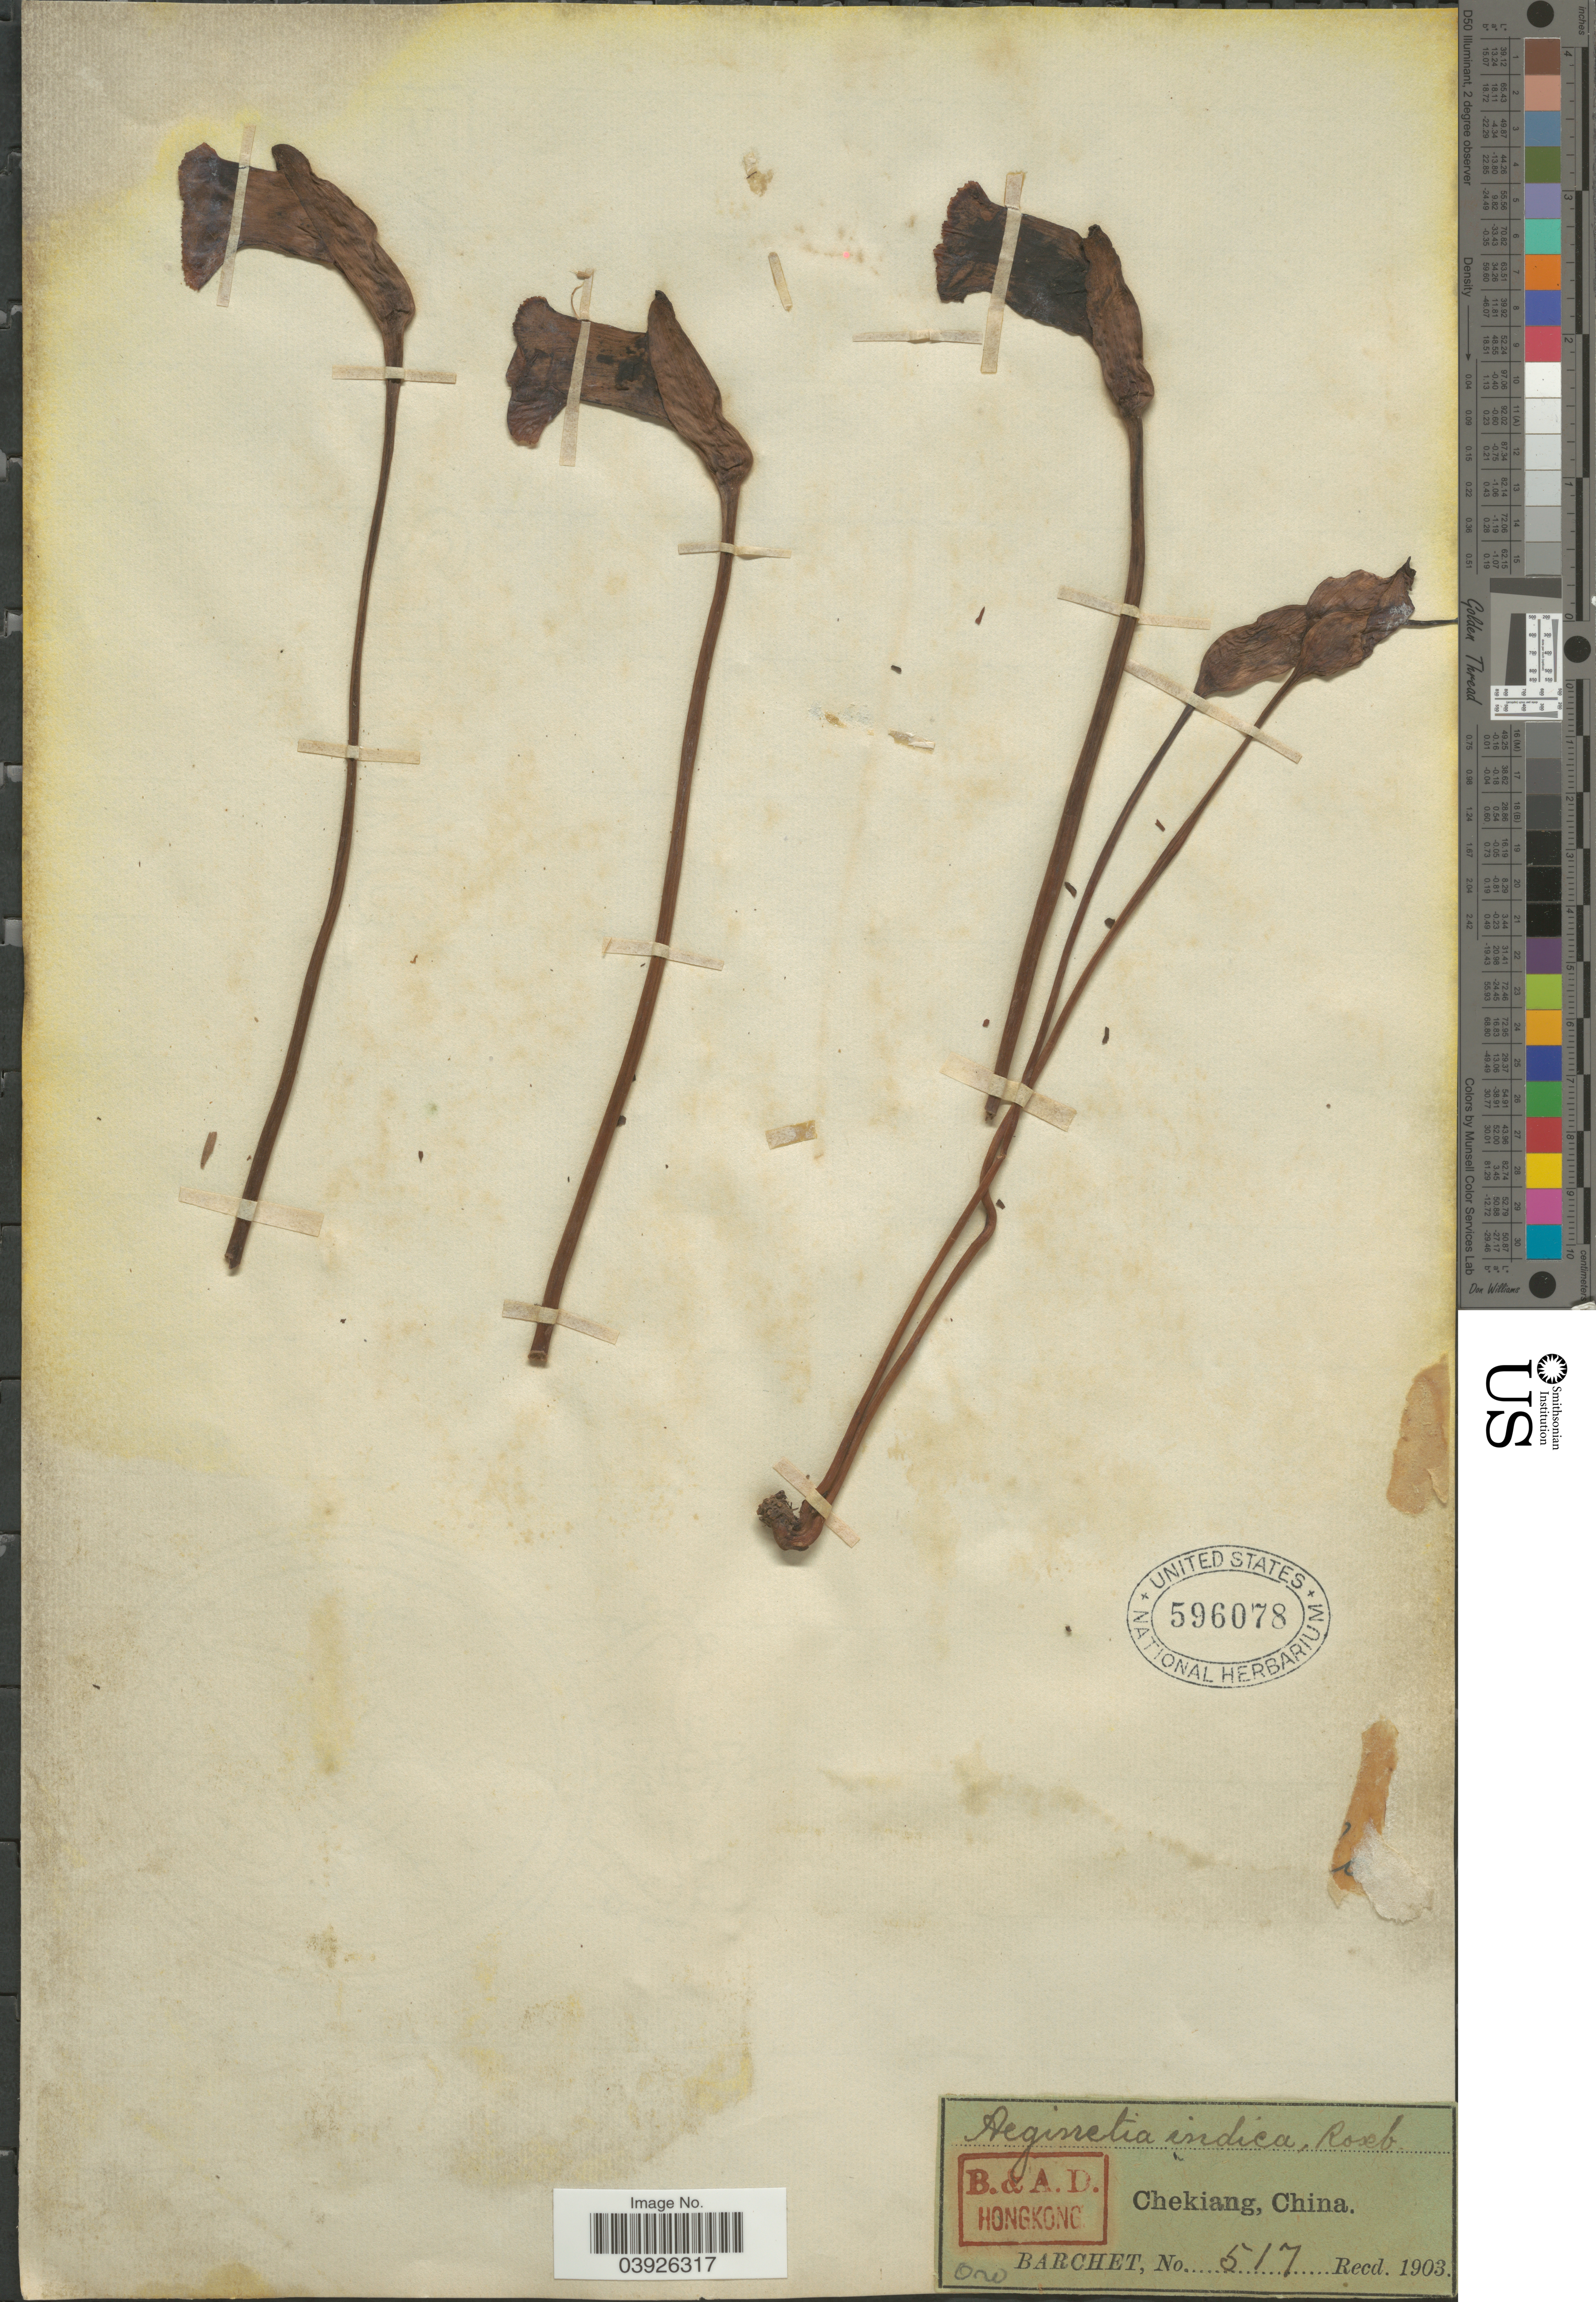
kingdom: Plantae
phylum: Tracheophyta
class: Magnoliopsida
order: Lamiales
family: Orobanchaceae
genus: Aeginetia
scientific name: Aeginetia indica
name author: L.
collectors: Barchet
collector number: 517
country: China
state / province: Zhejiang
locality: Chekiang.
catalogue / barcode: US 596078